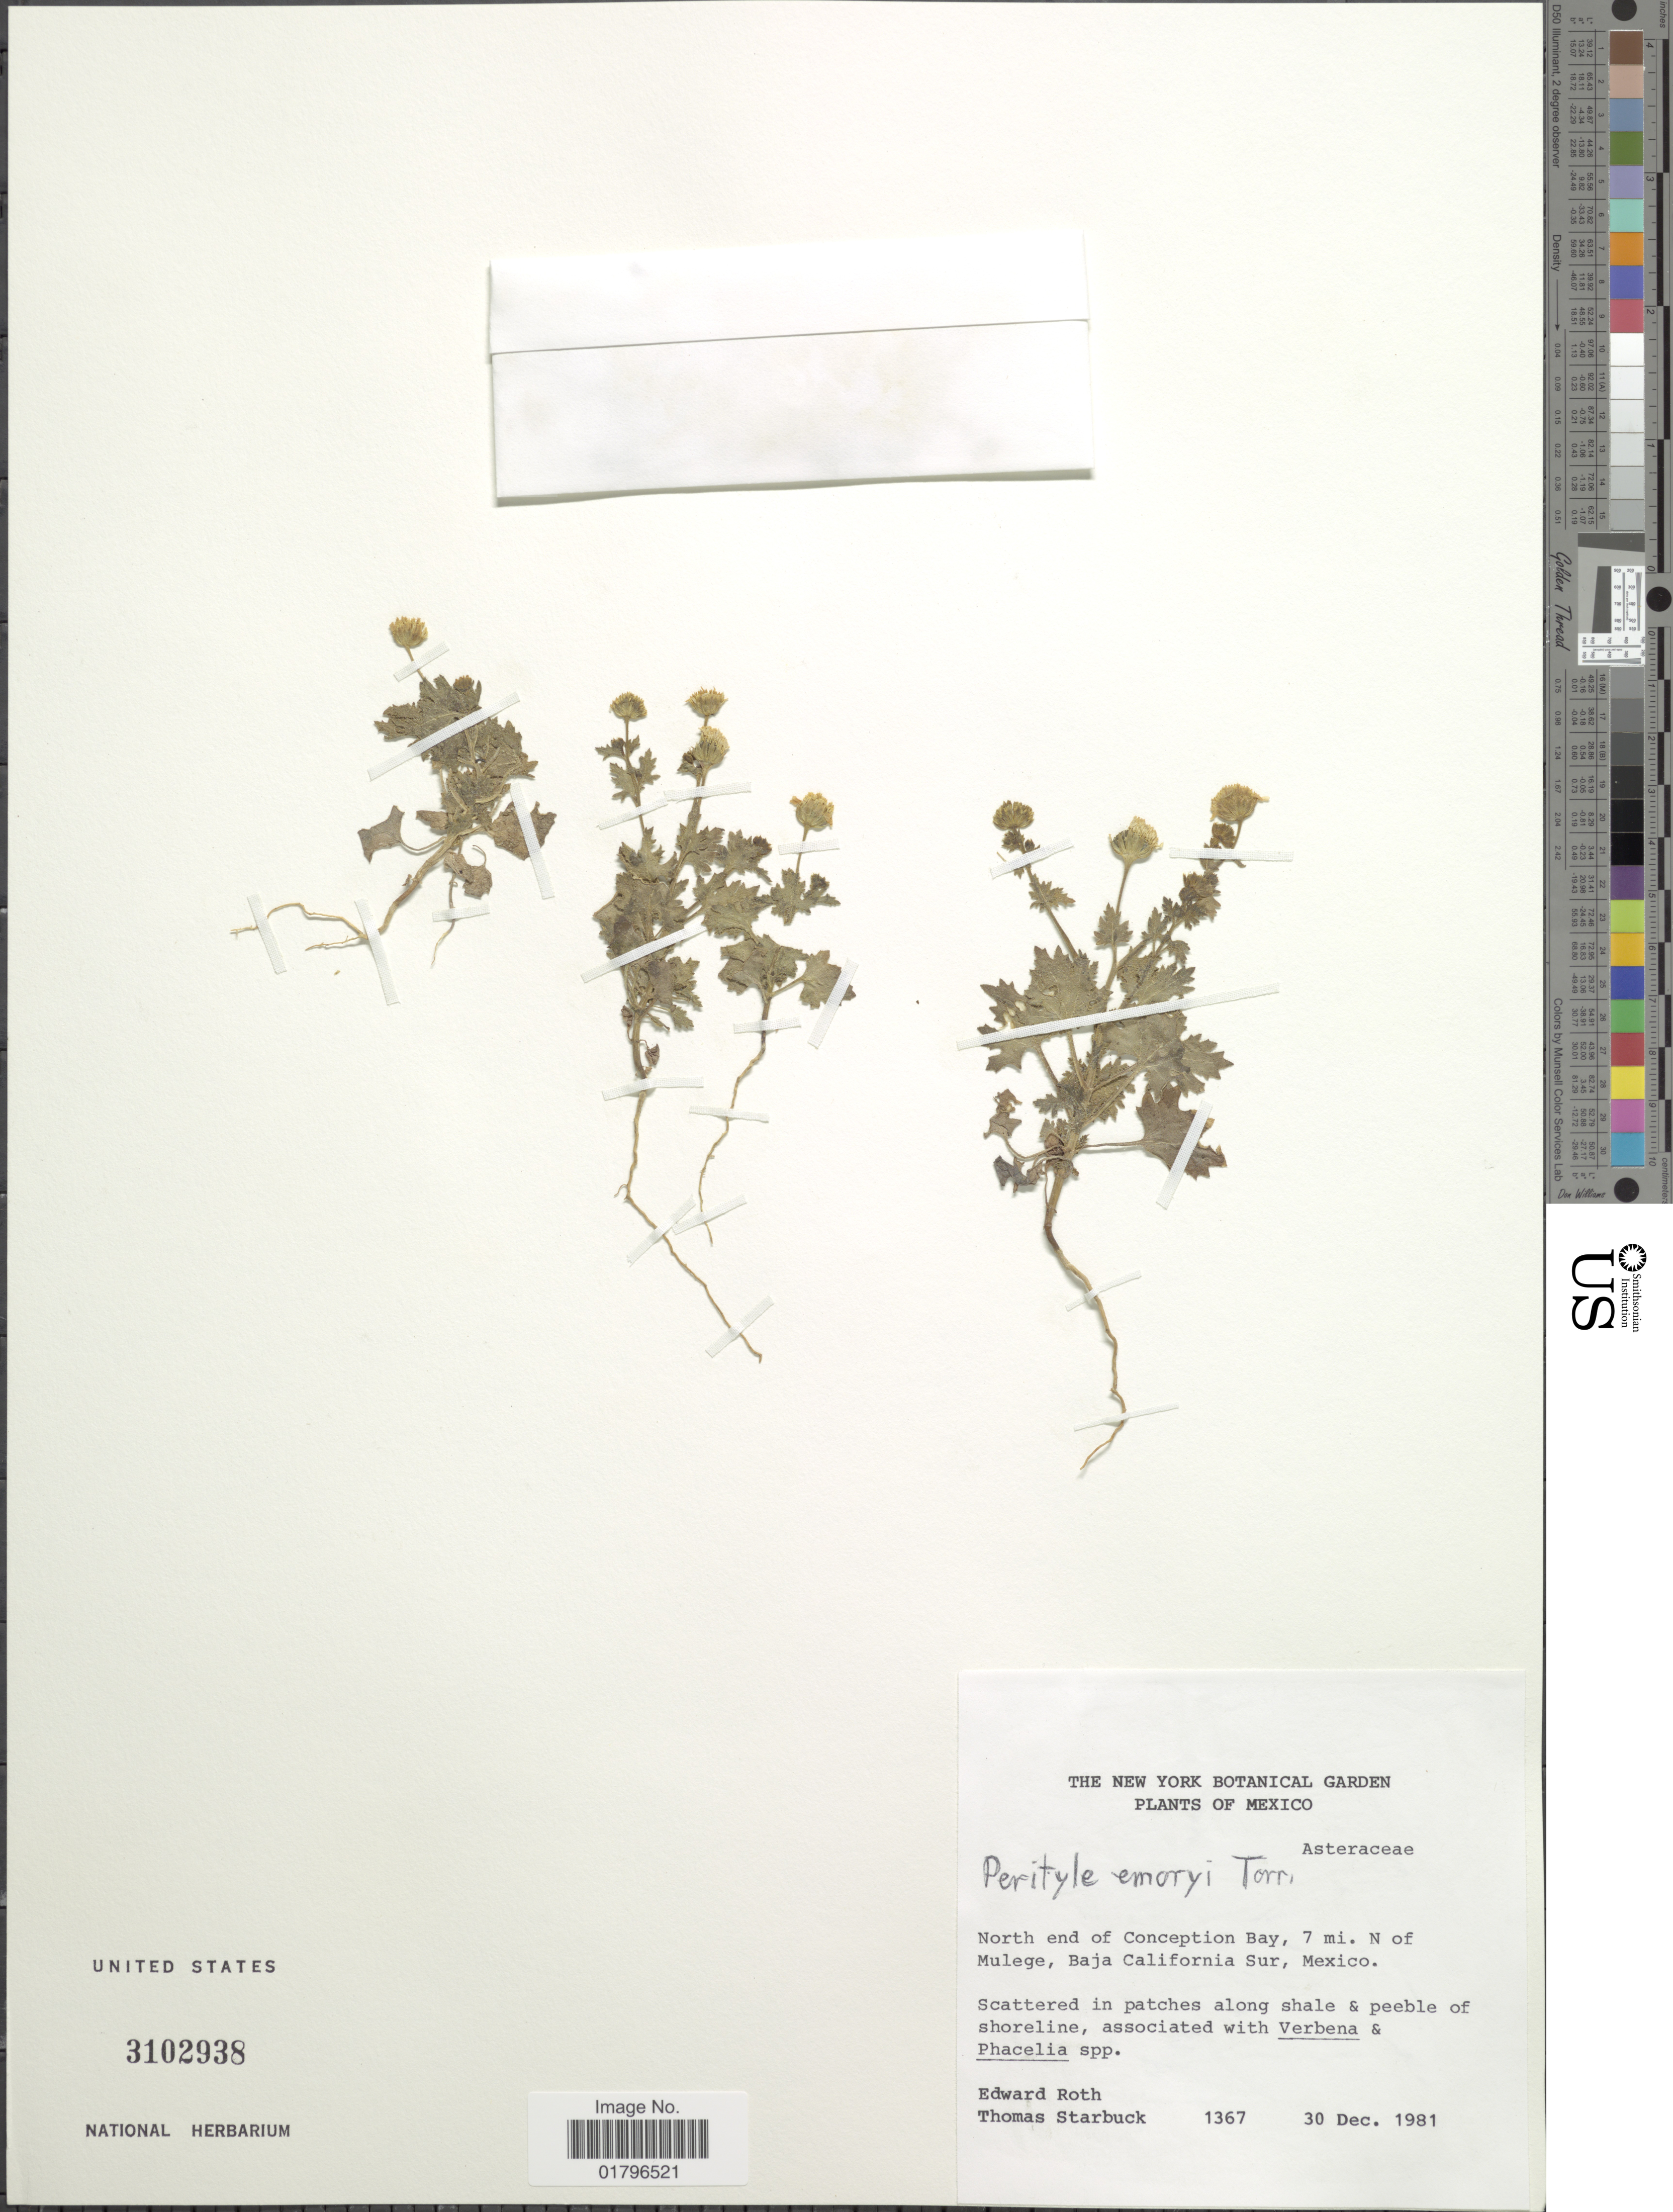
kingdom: Plantae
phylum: Tracheophyta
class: Magnoliopsida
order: Asterales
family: Asteraceae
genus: Perityle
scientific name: Perityle emoryi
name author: Torr.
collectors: Roth, E. & Starbuck, T.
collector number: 1367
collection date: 1981-12-30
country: Mexico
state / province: Baja California Sur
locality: North end of Conception Bay, 7 mi, N. of Mulege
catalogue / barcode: US 3102938